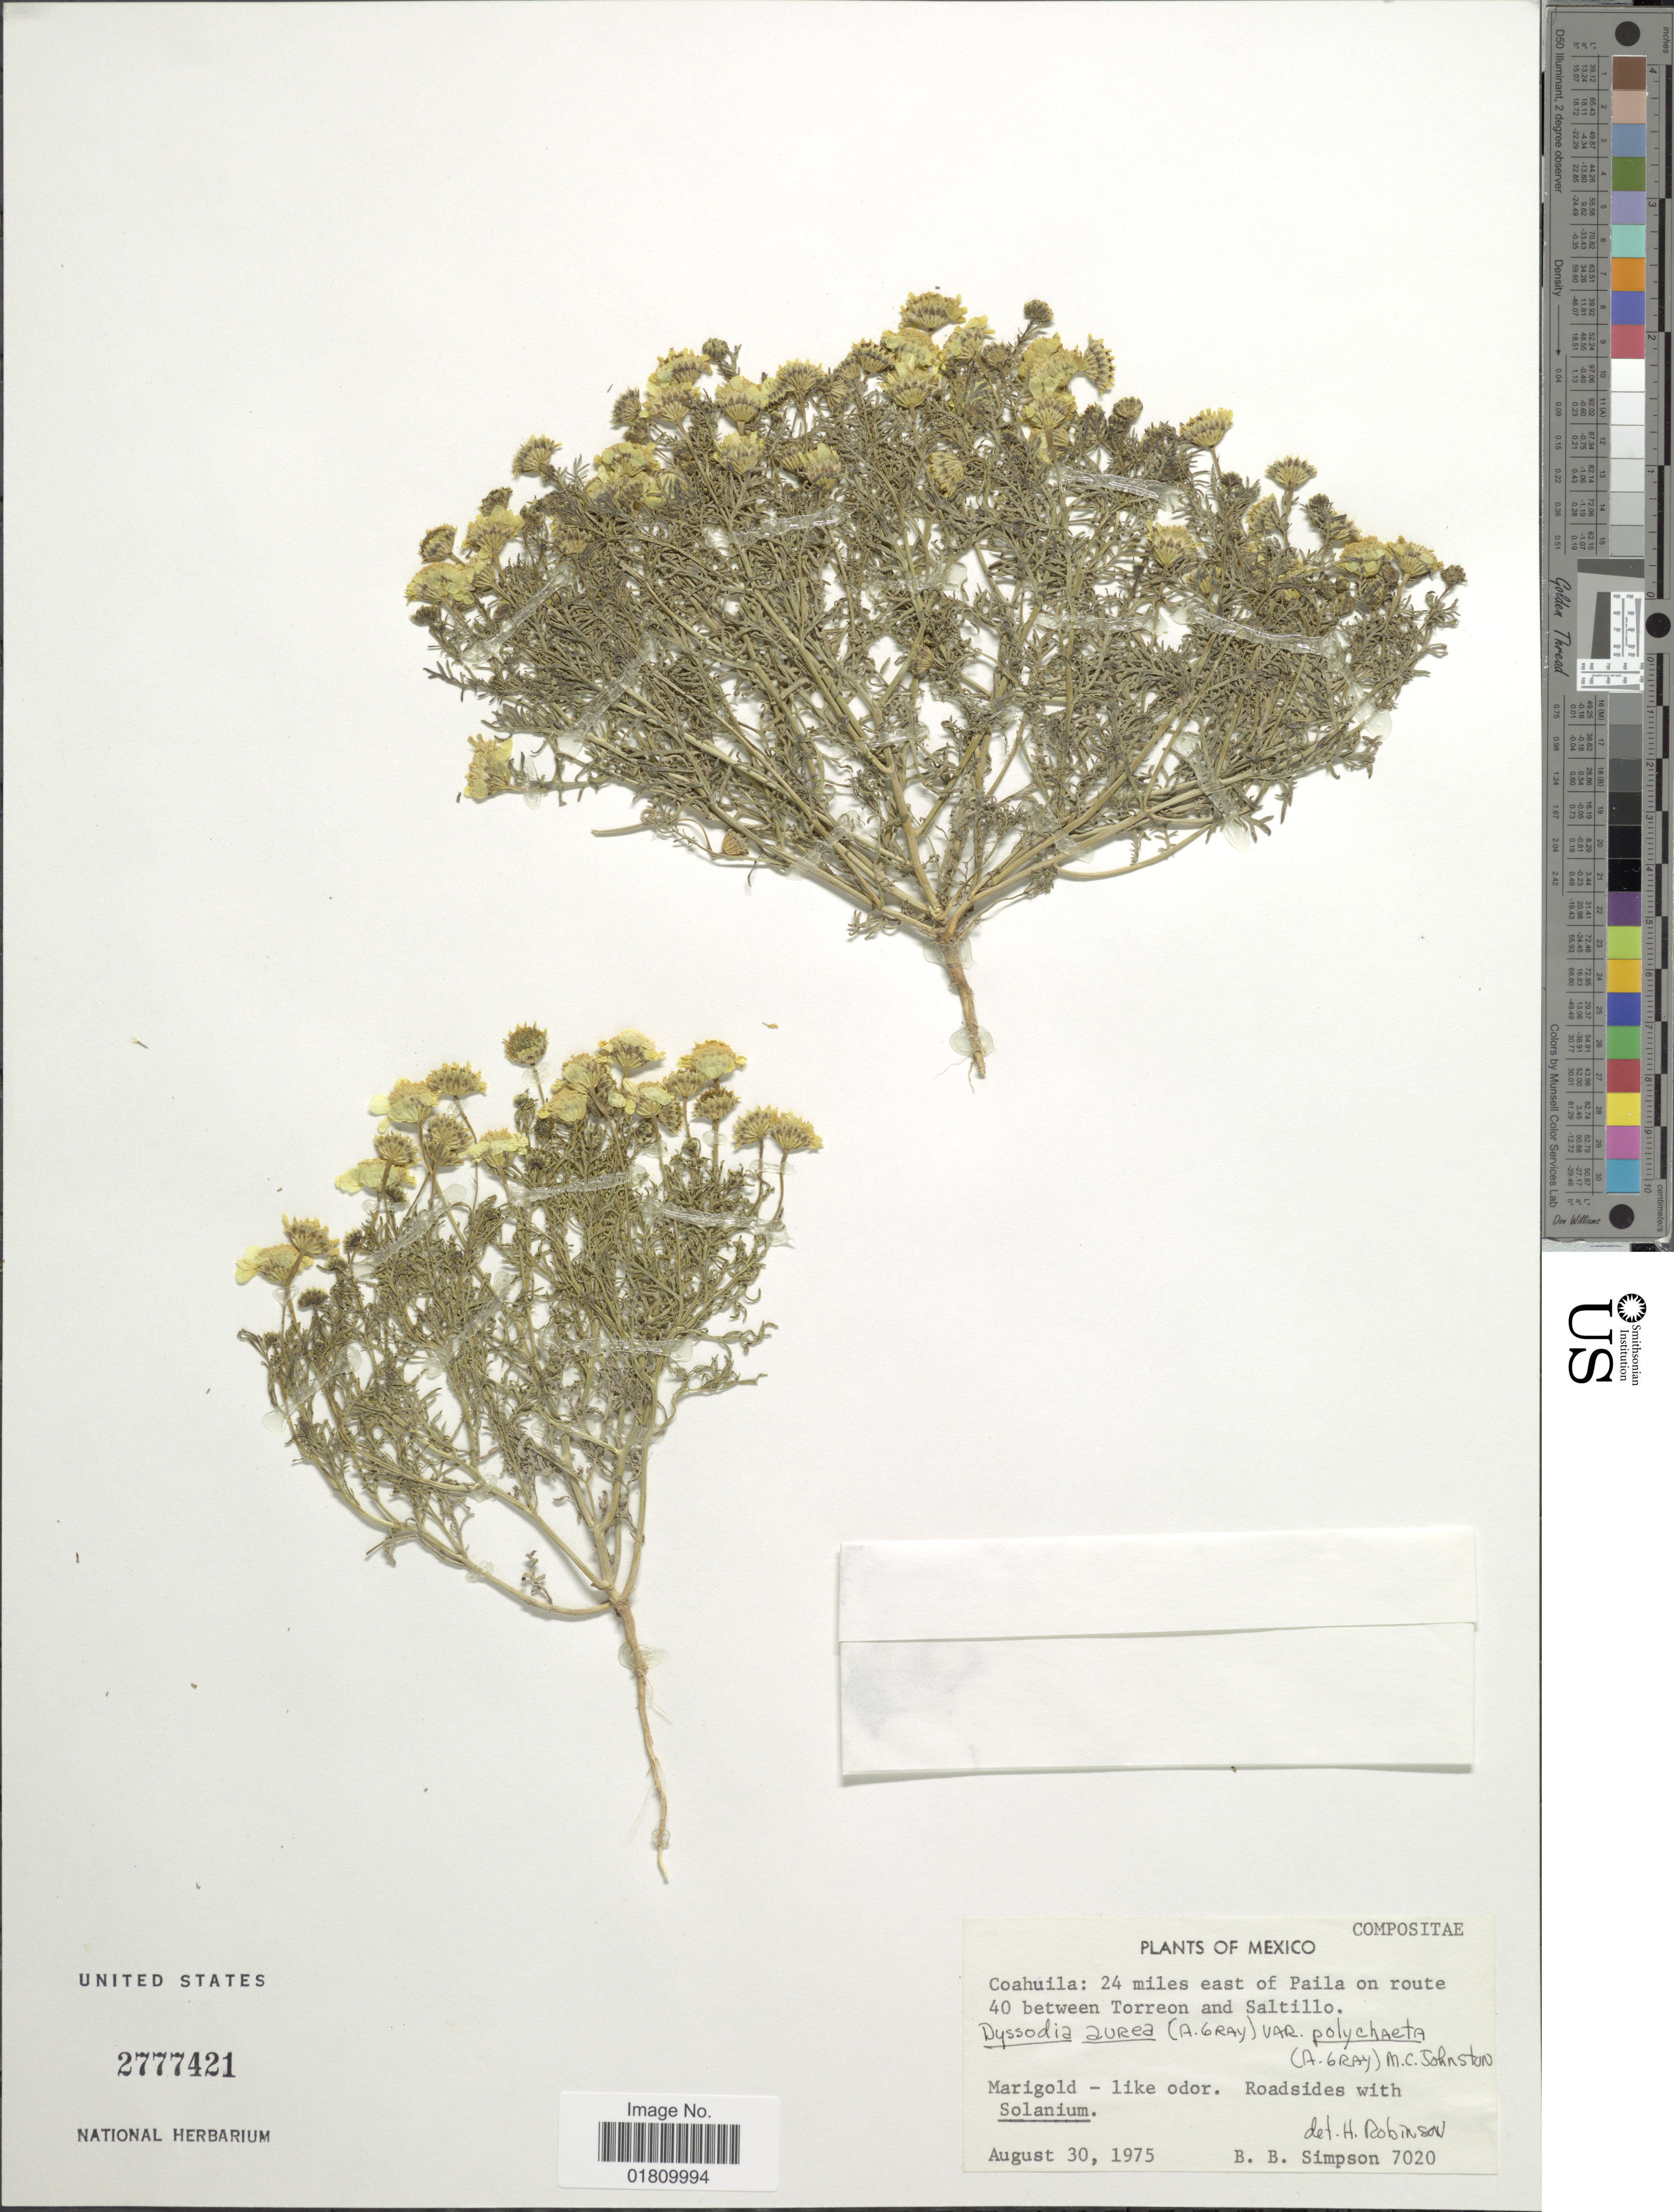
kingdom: Plantae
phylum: Tracheophyta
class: Magnoliopsida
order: Asterales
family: Asteraceae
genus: Thymophylla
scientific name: Thymophylla aurea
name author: (A. Gray) Greene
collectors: B. B. Simpson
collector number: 7020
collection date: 1975-08-30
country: Mexico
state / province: Coahuila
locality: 24 miles east of Paila on route 40 between Torreon and Saltillo, Marigold, roadsides with Solanium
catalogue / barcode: US 2777421